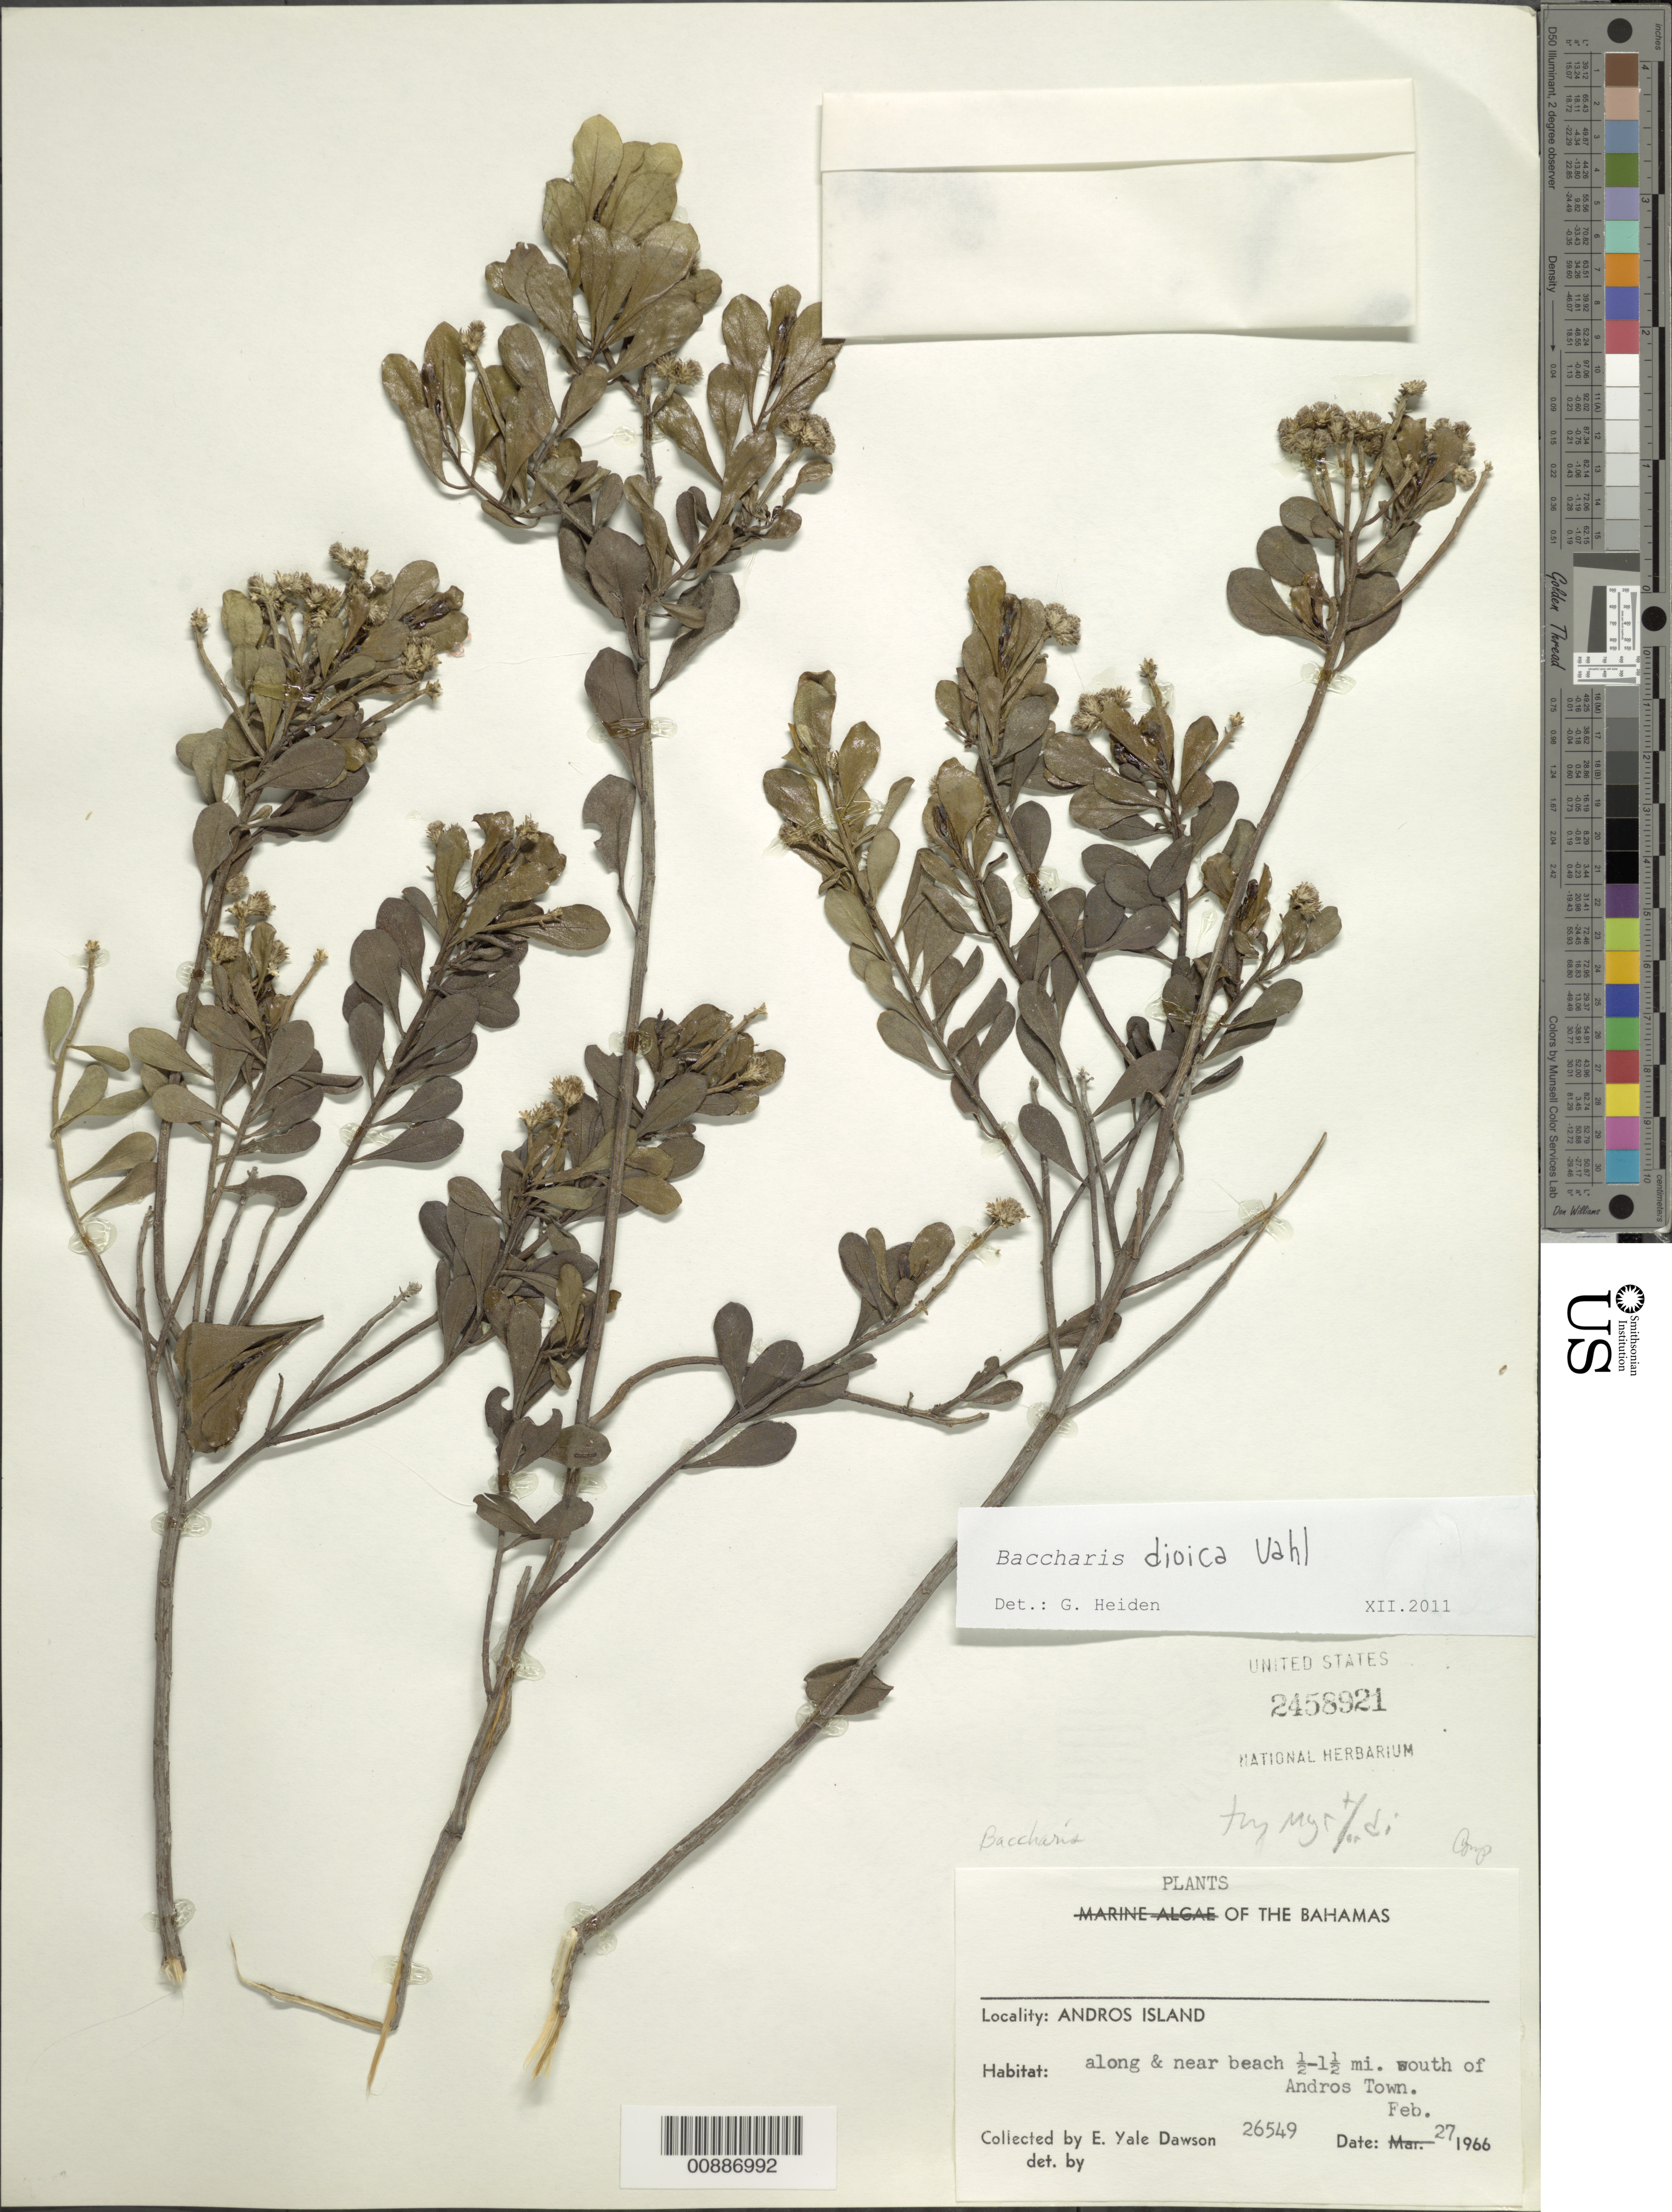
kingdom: Plantae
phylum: Tracheophyta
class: Magnoliopsida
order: Asterales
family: Asteraceae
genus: Baccharis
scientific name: Baccharis dioica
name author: Vahl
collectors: E. Y. Dawson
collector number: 26549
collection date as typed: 27 Feb 1966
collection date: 1966-02-27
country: Bahamas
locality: Andros Island: 0.5-1.5 mi. south of Andros Town.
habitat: Along and near beach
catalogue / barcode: US 2458921